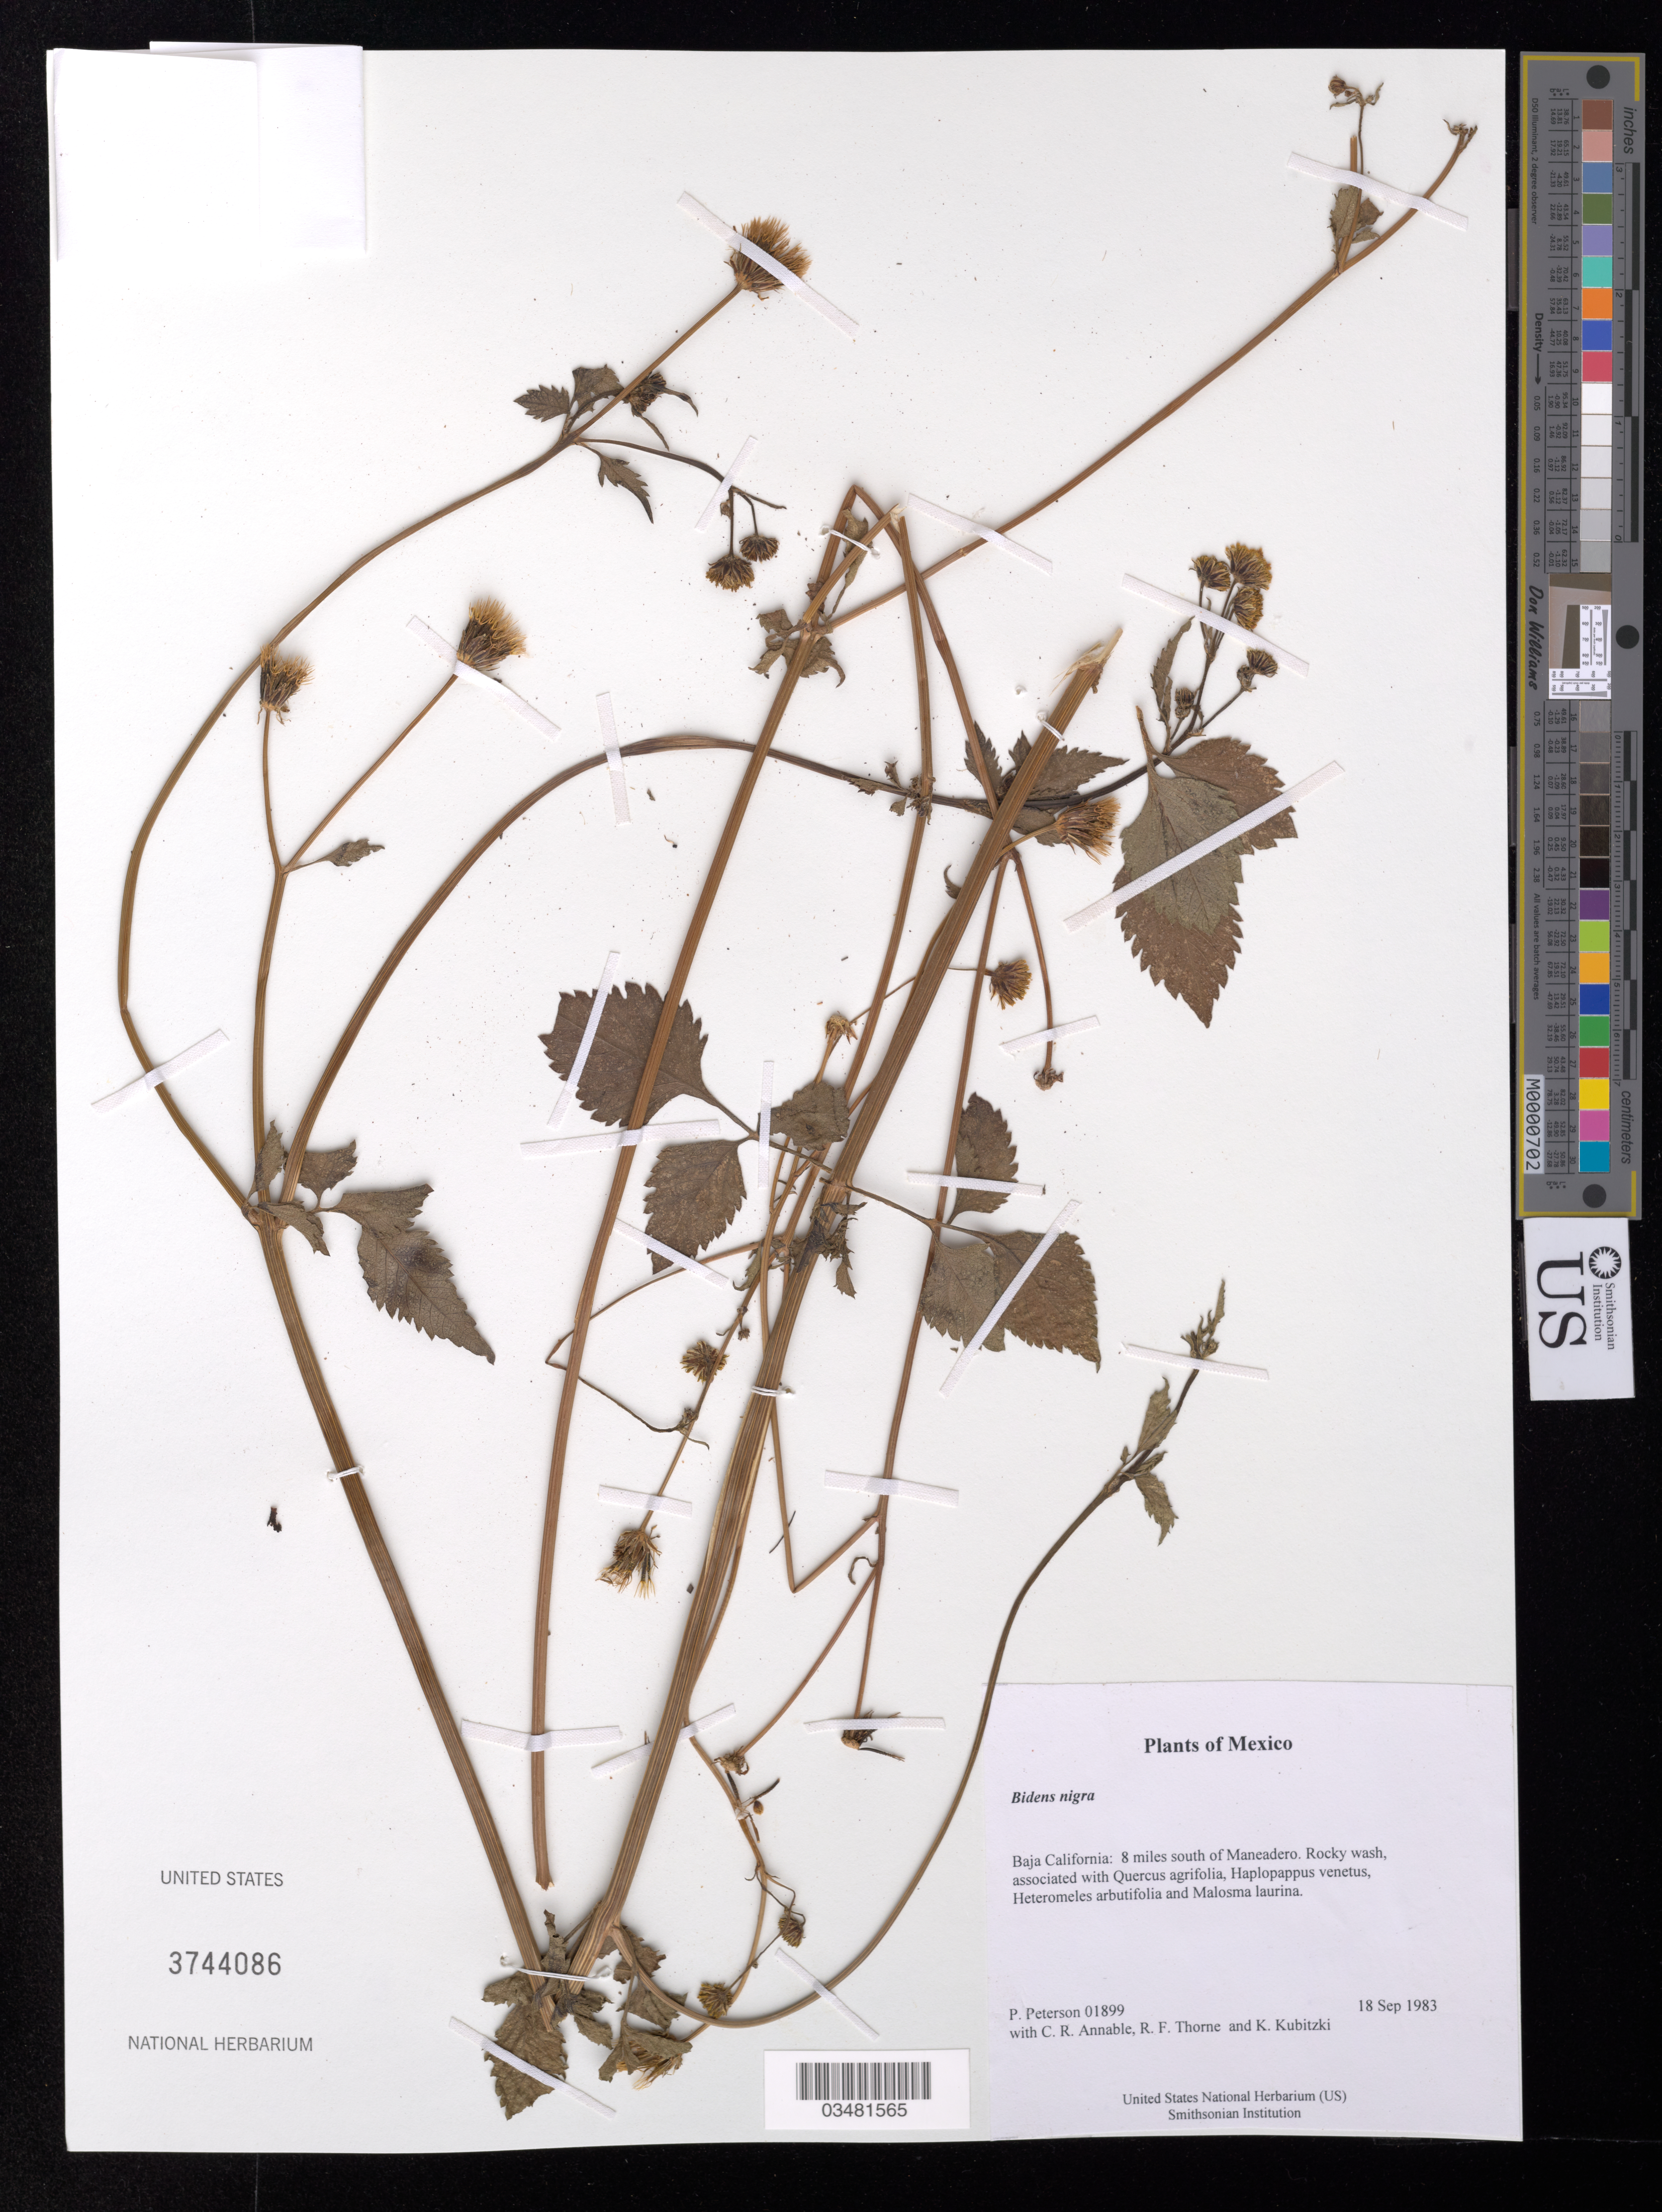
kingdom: Plantae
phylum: Tracheophyta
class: Magnoliopsida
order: Asterales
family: Asteraceae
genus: Bidens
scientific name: Bidens nigra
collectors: P. M. Peterson, C. R. Annable, R. F. Thorne & K. Kubitzki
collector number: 01899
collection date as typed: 18 Sep 1983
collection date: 1983-09-18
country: Mexico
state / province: Baja California Norte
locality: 8 miles south of Maneadero.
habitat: Rocky wash, associated with Quercus agrifolia, Haplopappus venetus, Heteromeles arbutifolia and Malosma laurina.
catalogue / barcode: US 3744086